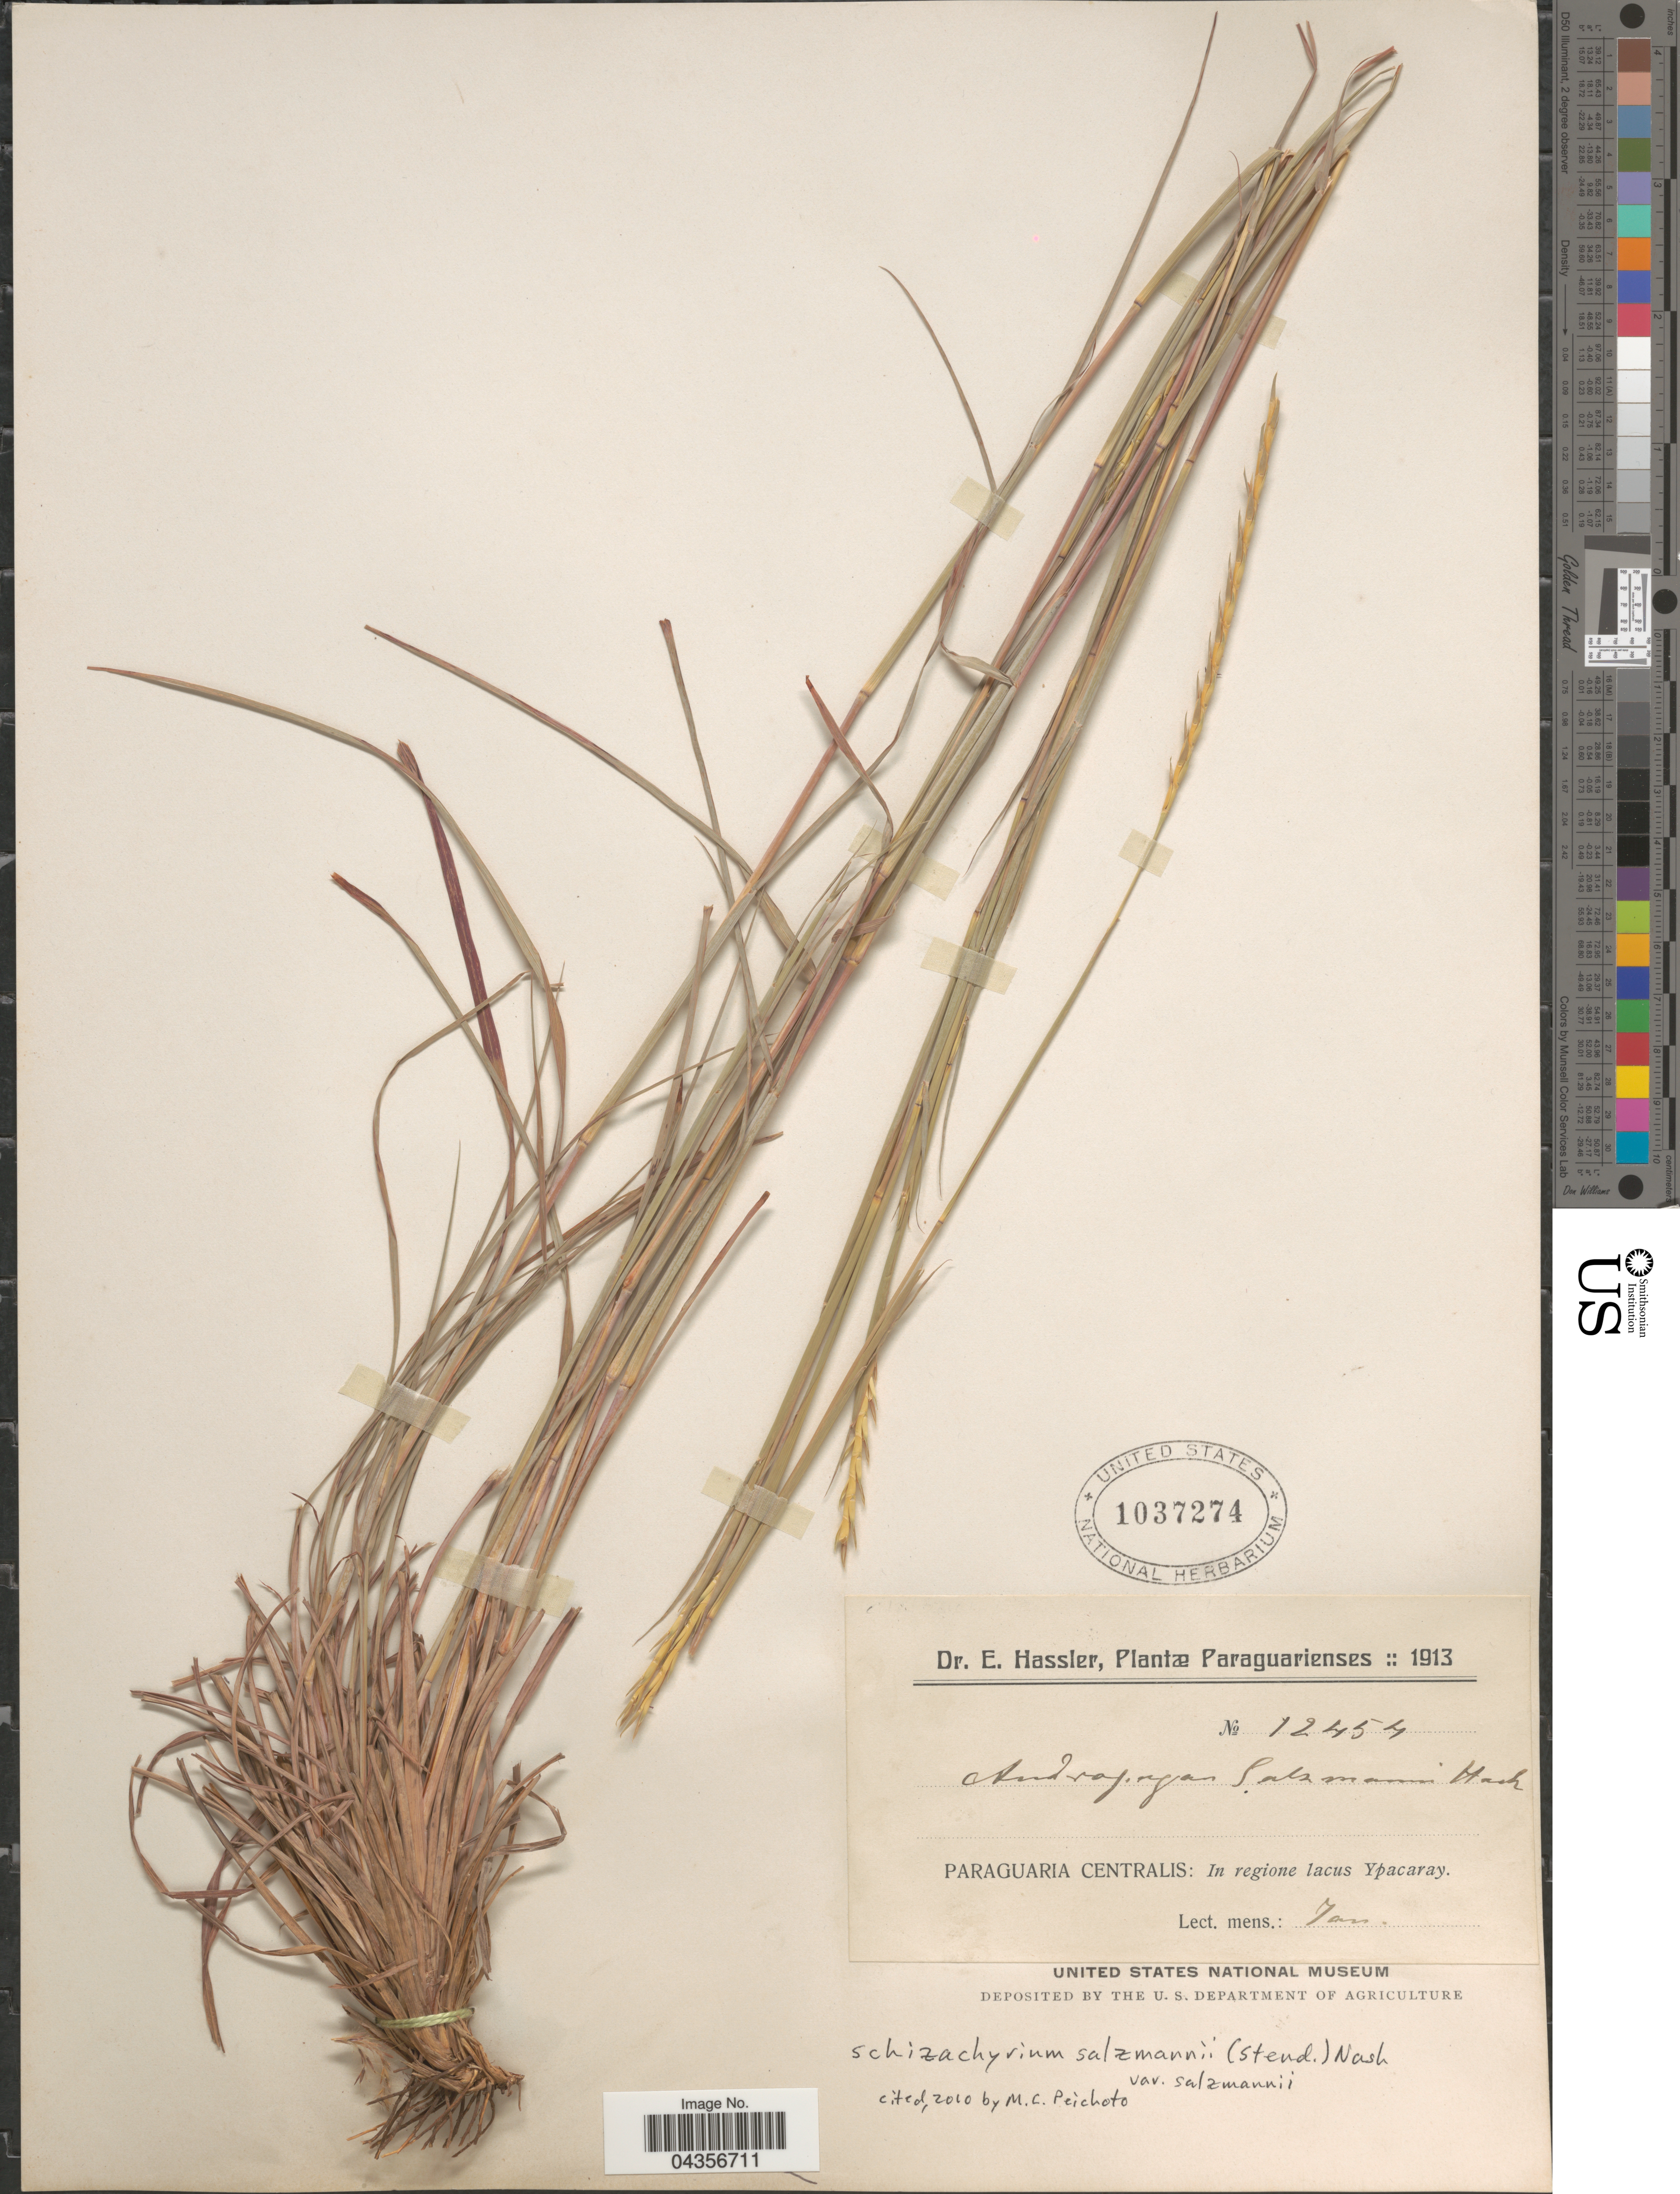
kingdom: Plantae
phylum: Tracheophyta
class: Liliopsida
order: Poales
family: Poaceae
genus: Schizachyrium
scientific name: Schizachyrium salzmanii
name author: (Trin. ex Steud.) Nash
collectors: E. Hassler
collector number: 12454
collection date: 1913-01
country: Paraguay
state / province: Paraguari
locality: Paraguaria Centralis: In regione lacus Ypacaray.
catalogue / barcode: US 1037274